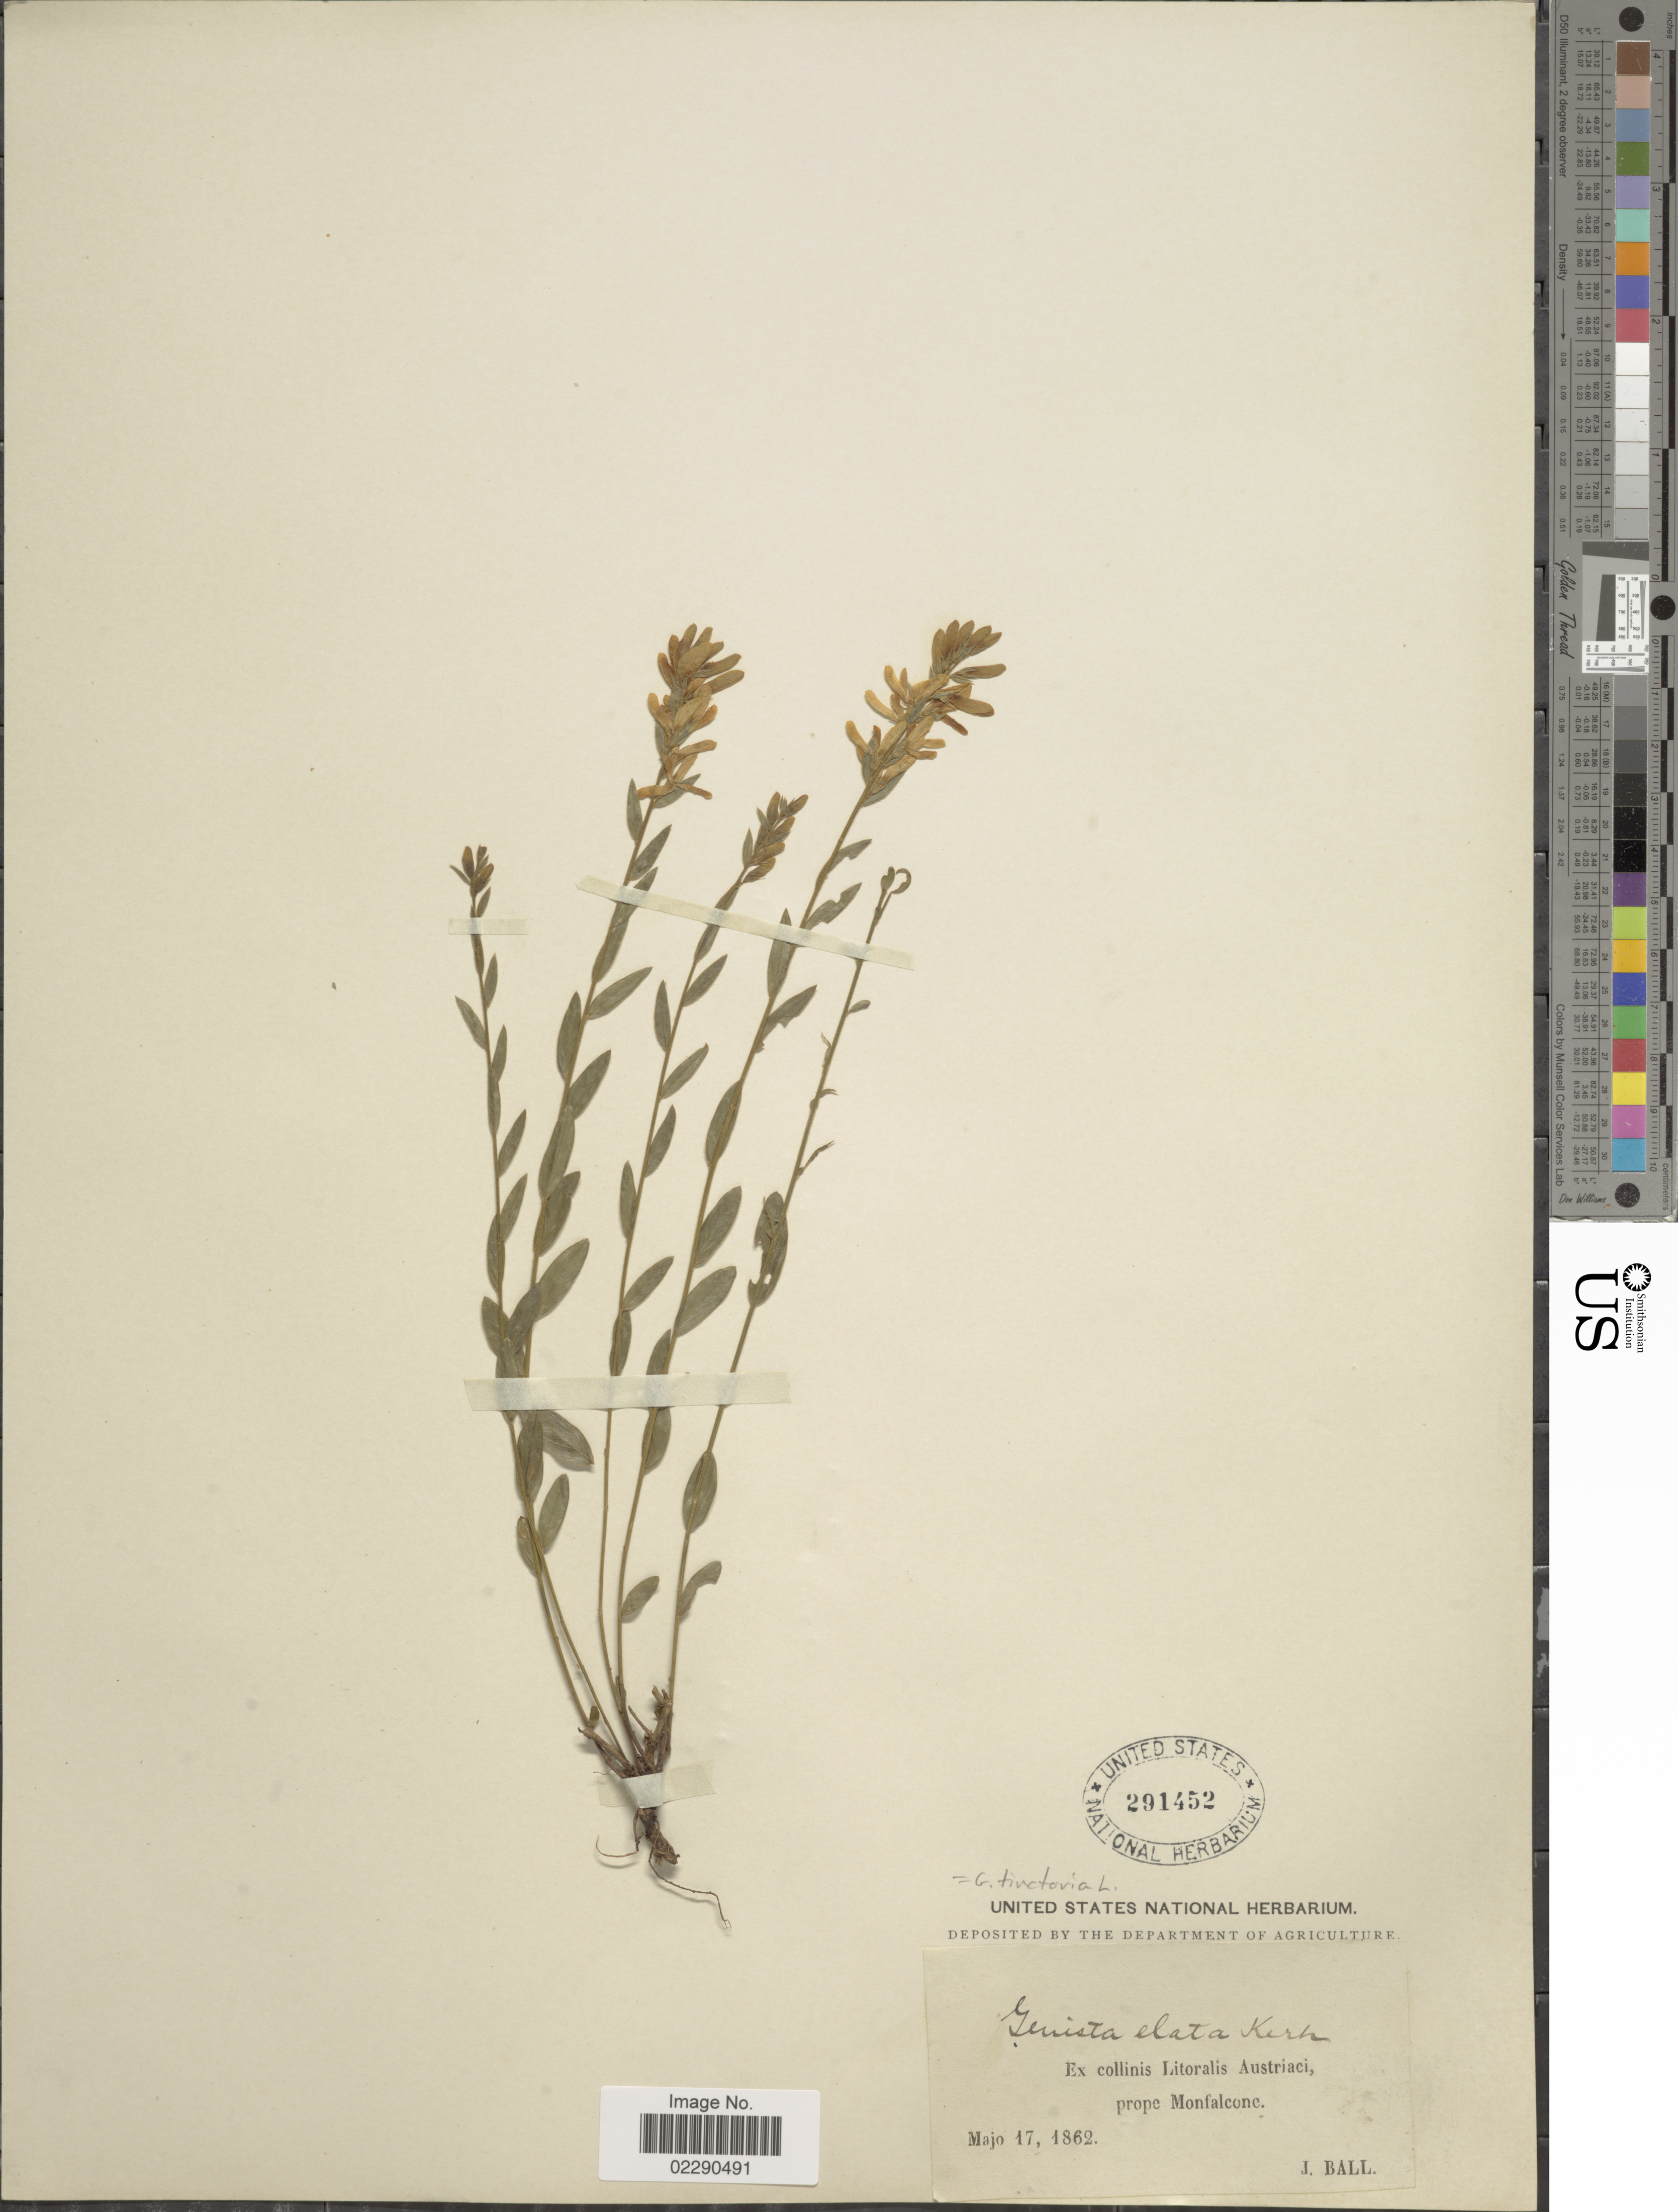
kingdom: Plantae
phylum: Tracheophyta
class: Magnoliopsida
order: Fabales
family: Fabaceae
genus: Genista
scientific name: Genista tinctoria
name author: L.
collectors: J. Ball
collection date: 1862-05-17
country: Austria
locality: Austriaci, prope Monfalcone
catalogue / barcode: US 291452